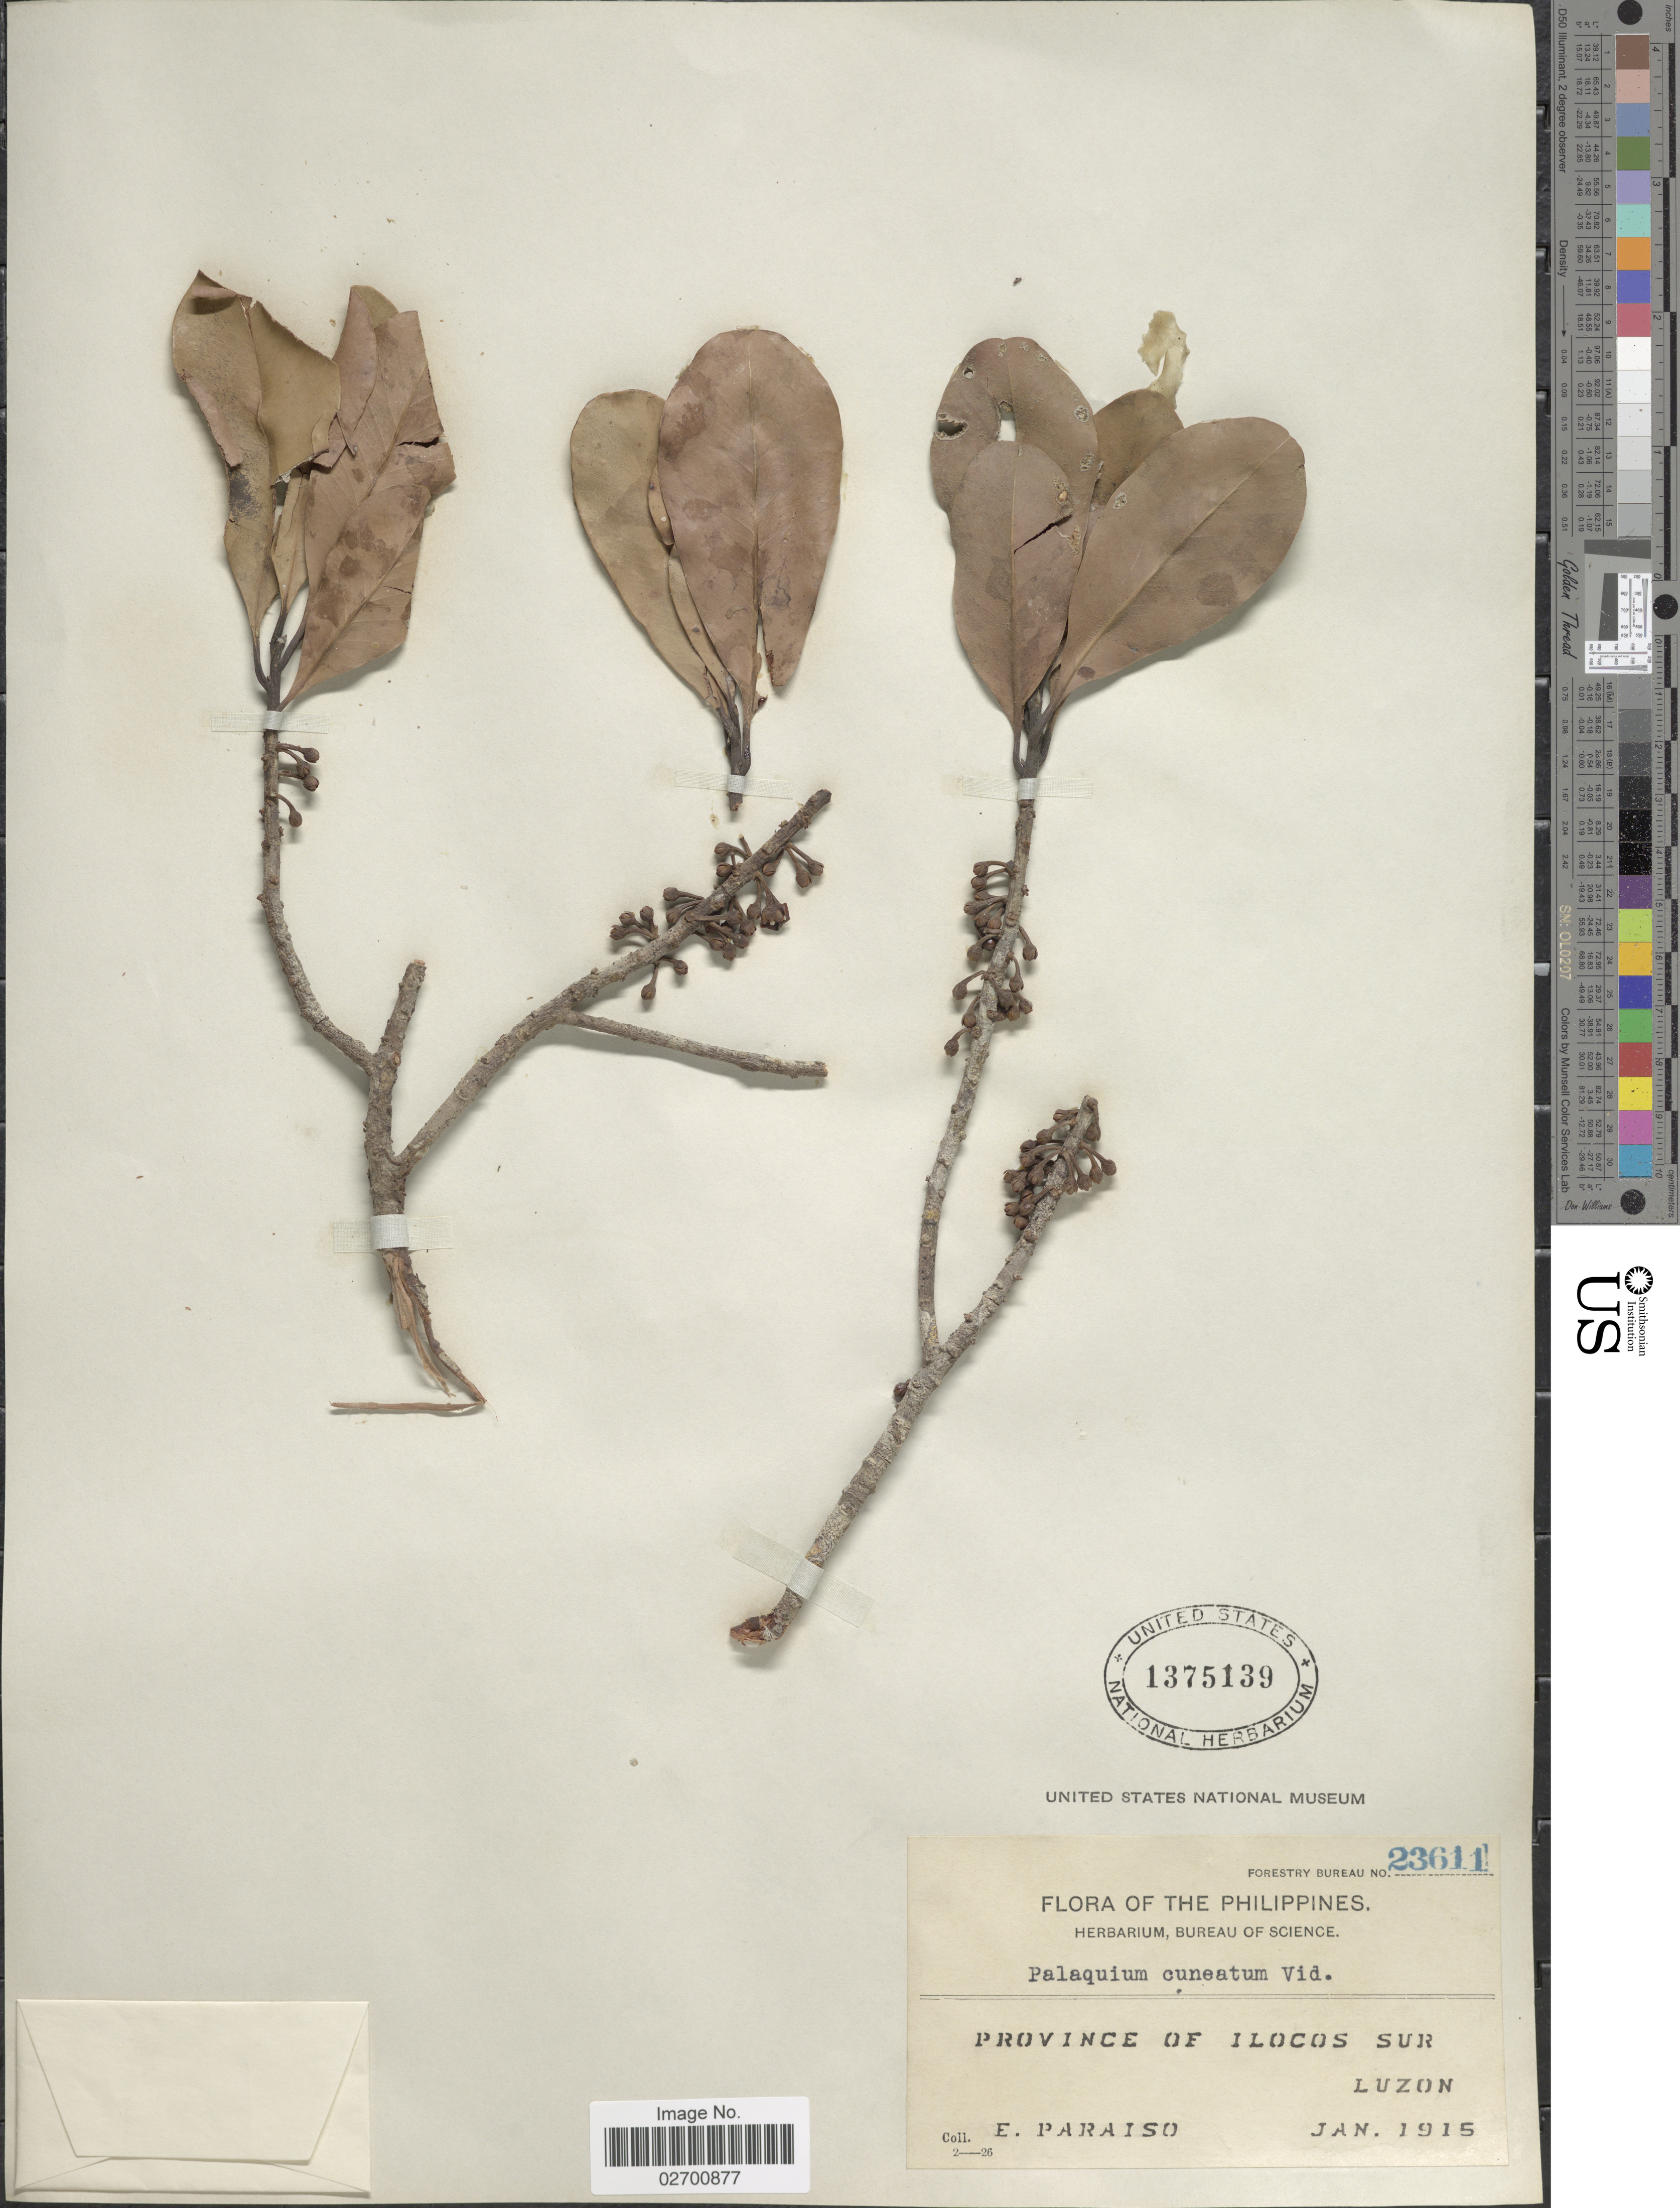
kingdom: Plantae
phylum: Tracheophyta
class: Magnoliopsida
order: Ericales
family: Sapotaceae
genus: Palaquium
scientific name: Palaquium cuneatum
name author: (Blume) Vidal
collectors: E. Paraiso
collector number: Forestry Bureau 23611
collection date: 1915-01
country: Philippines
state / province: Ilocos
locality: Province of Ilocos Sur, Luzon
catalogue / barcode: US 1375139